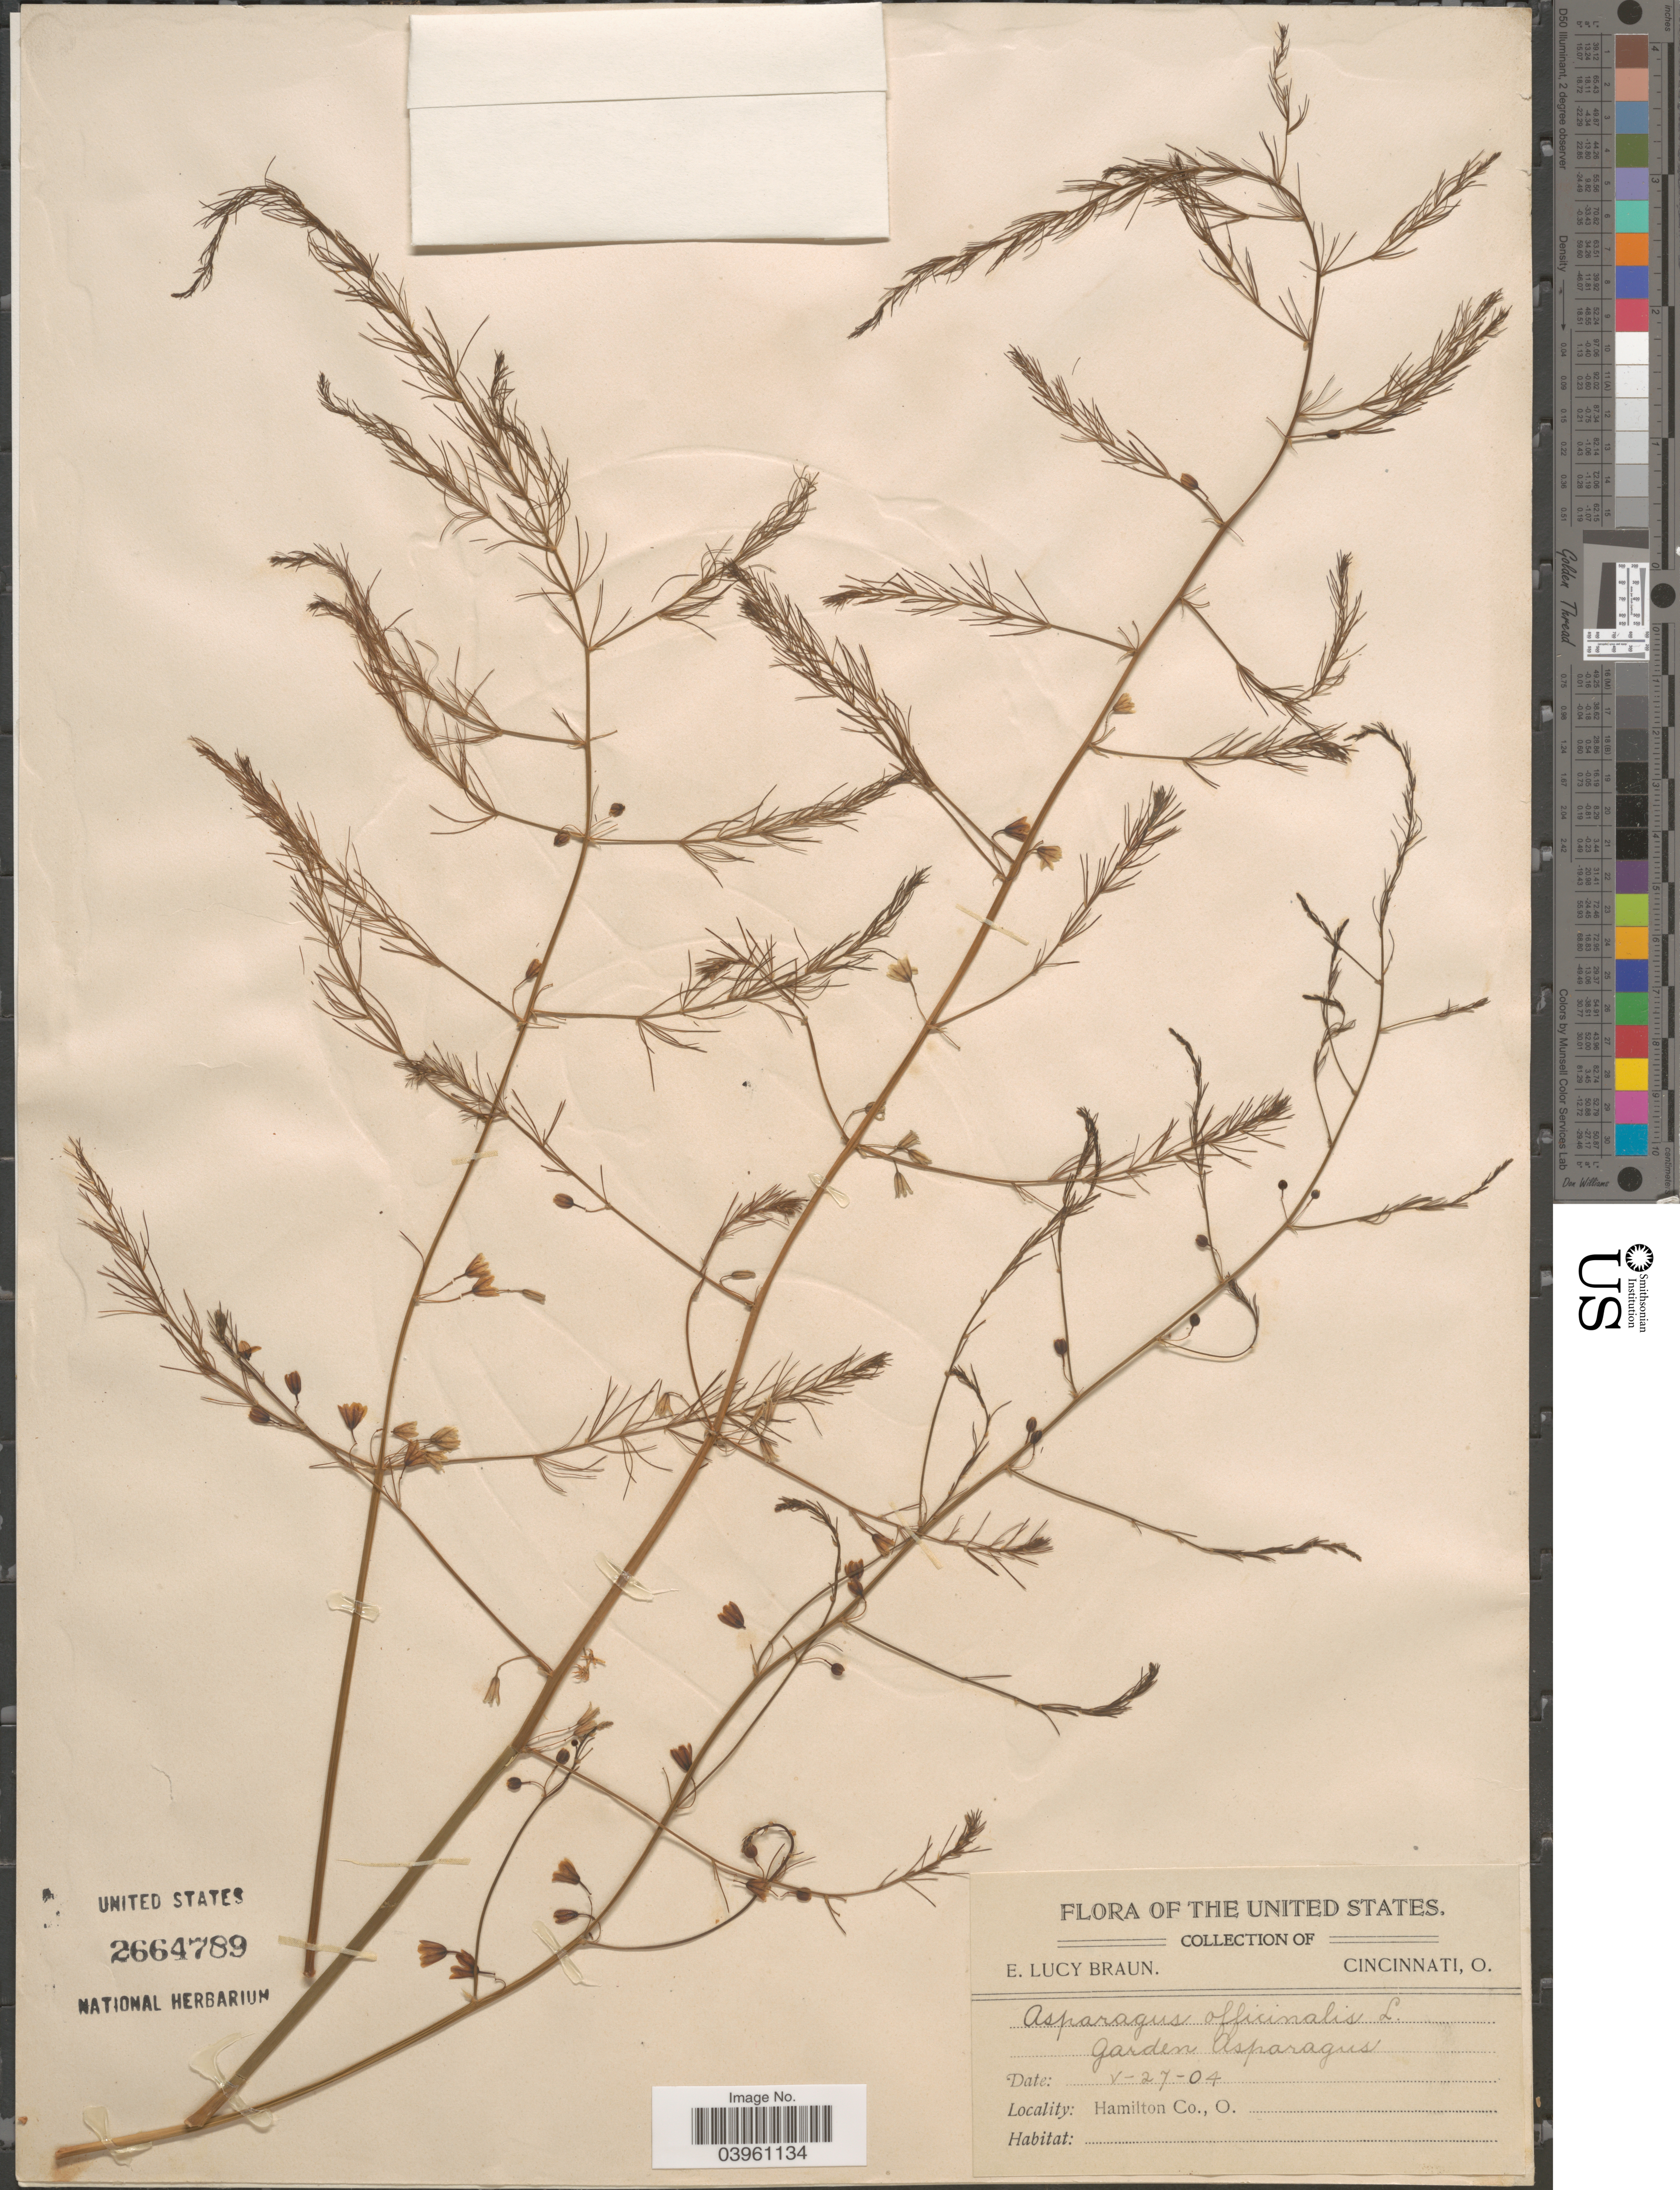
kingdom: Plantae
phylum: Tracheophyta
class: Liliopsida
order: Asparagales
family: Asparagaceae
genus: Asparagus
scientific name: Asparagus officinalis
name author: L.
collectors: E. L. Braun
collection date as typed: Transcribed d/m/y: 27/5/4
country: United States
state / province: Ohio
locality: Hamilton Co.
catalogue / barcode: US 2664789